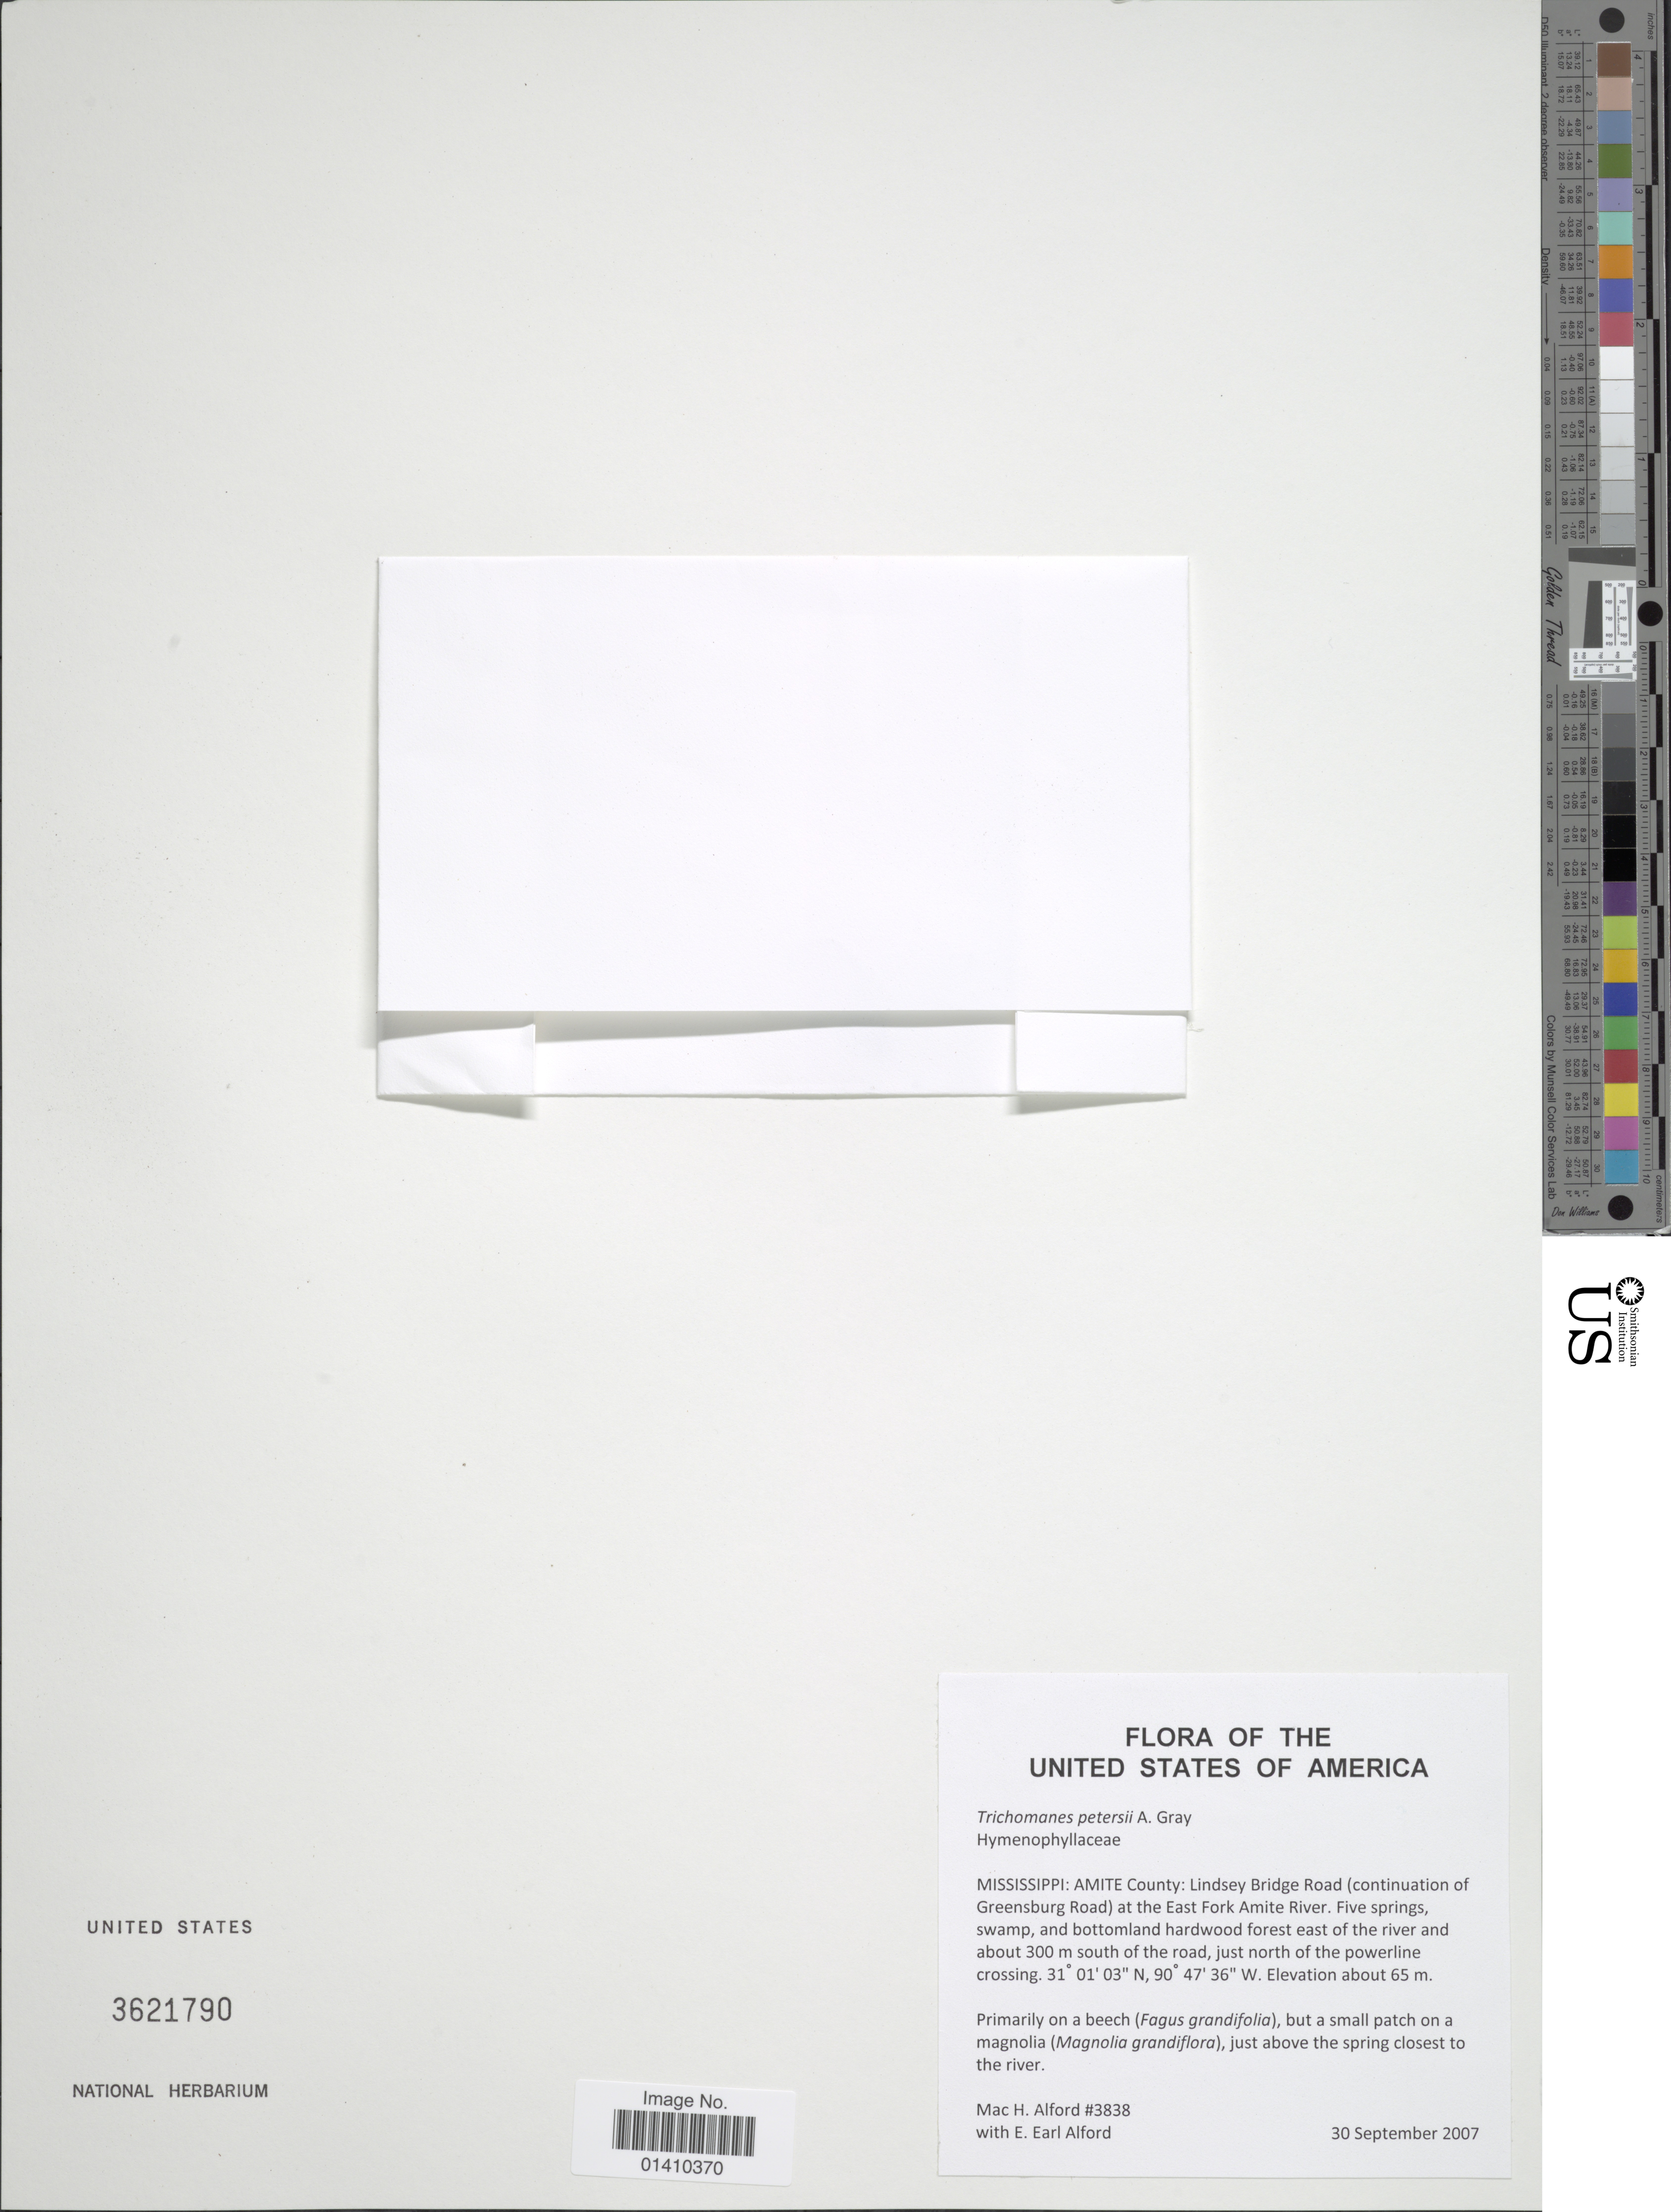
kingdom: Plantae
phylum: Tracheophyta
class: Polypodiopsida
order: Hymenophyllales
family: Hymenophyllaceae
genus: Didymoglossum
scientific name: Didymoglossum petersii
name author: (A. Gray) Copel.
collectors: M. H. Alford & E. Alford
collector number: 3838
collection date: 2007-09-30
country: United States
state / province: Mississippi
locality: Amite Country: Lindsey Bridge Road (continuation of Greensburg Road) at the East Fork Amite River. Five springs, swamp, and bottomland hardwood forest east of the river and about 300 m south of the road, just north of the powerline crossing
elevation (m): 65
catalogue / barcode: US 3621790